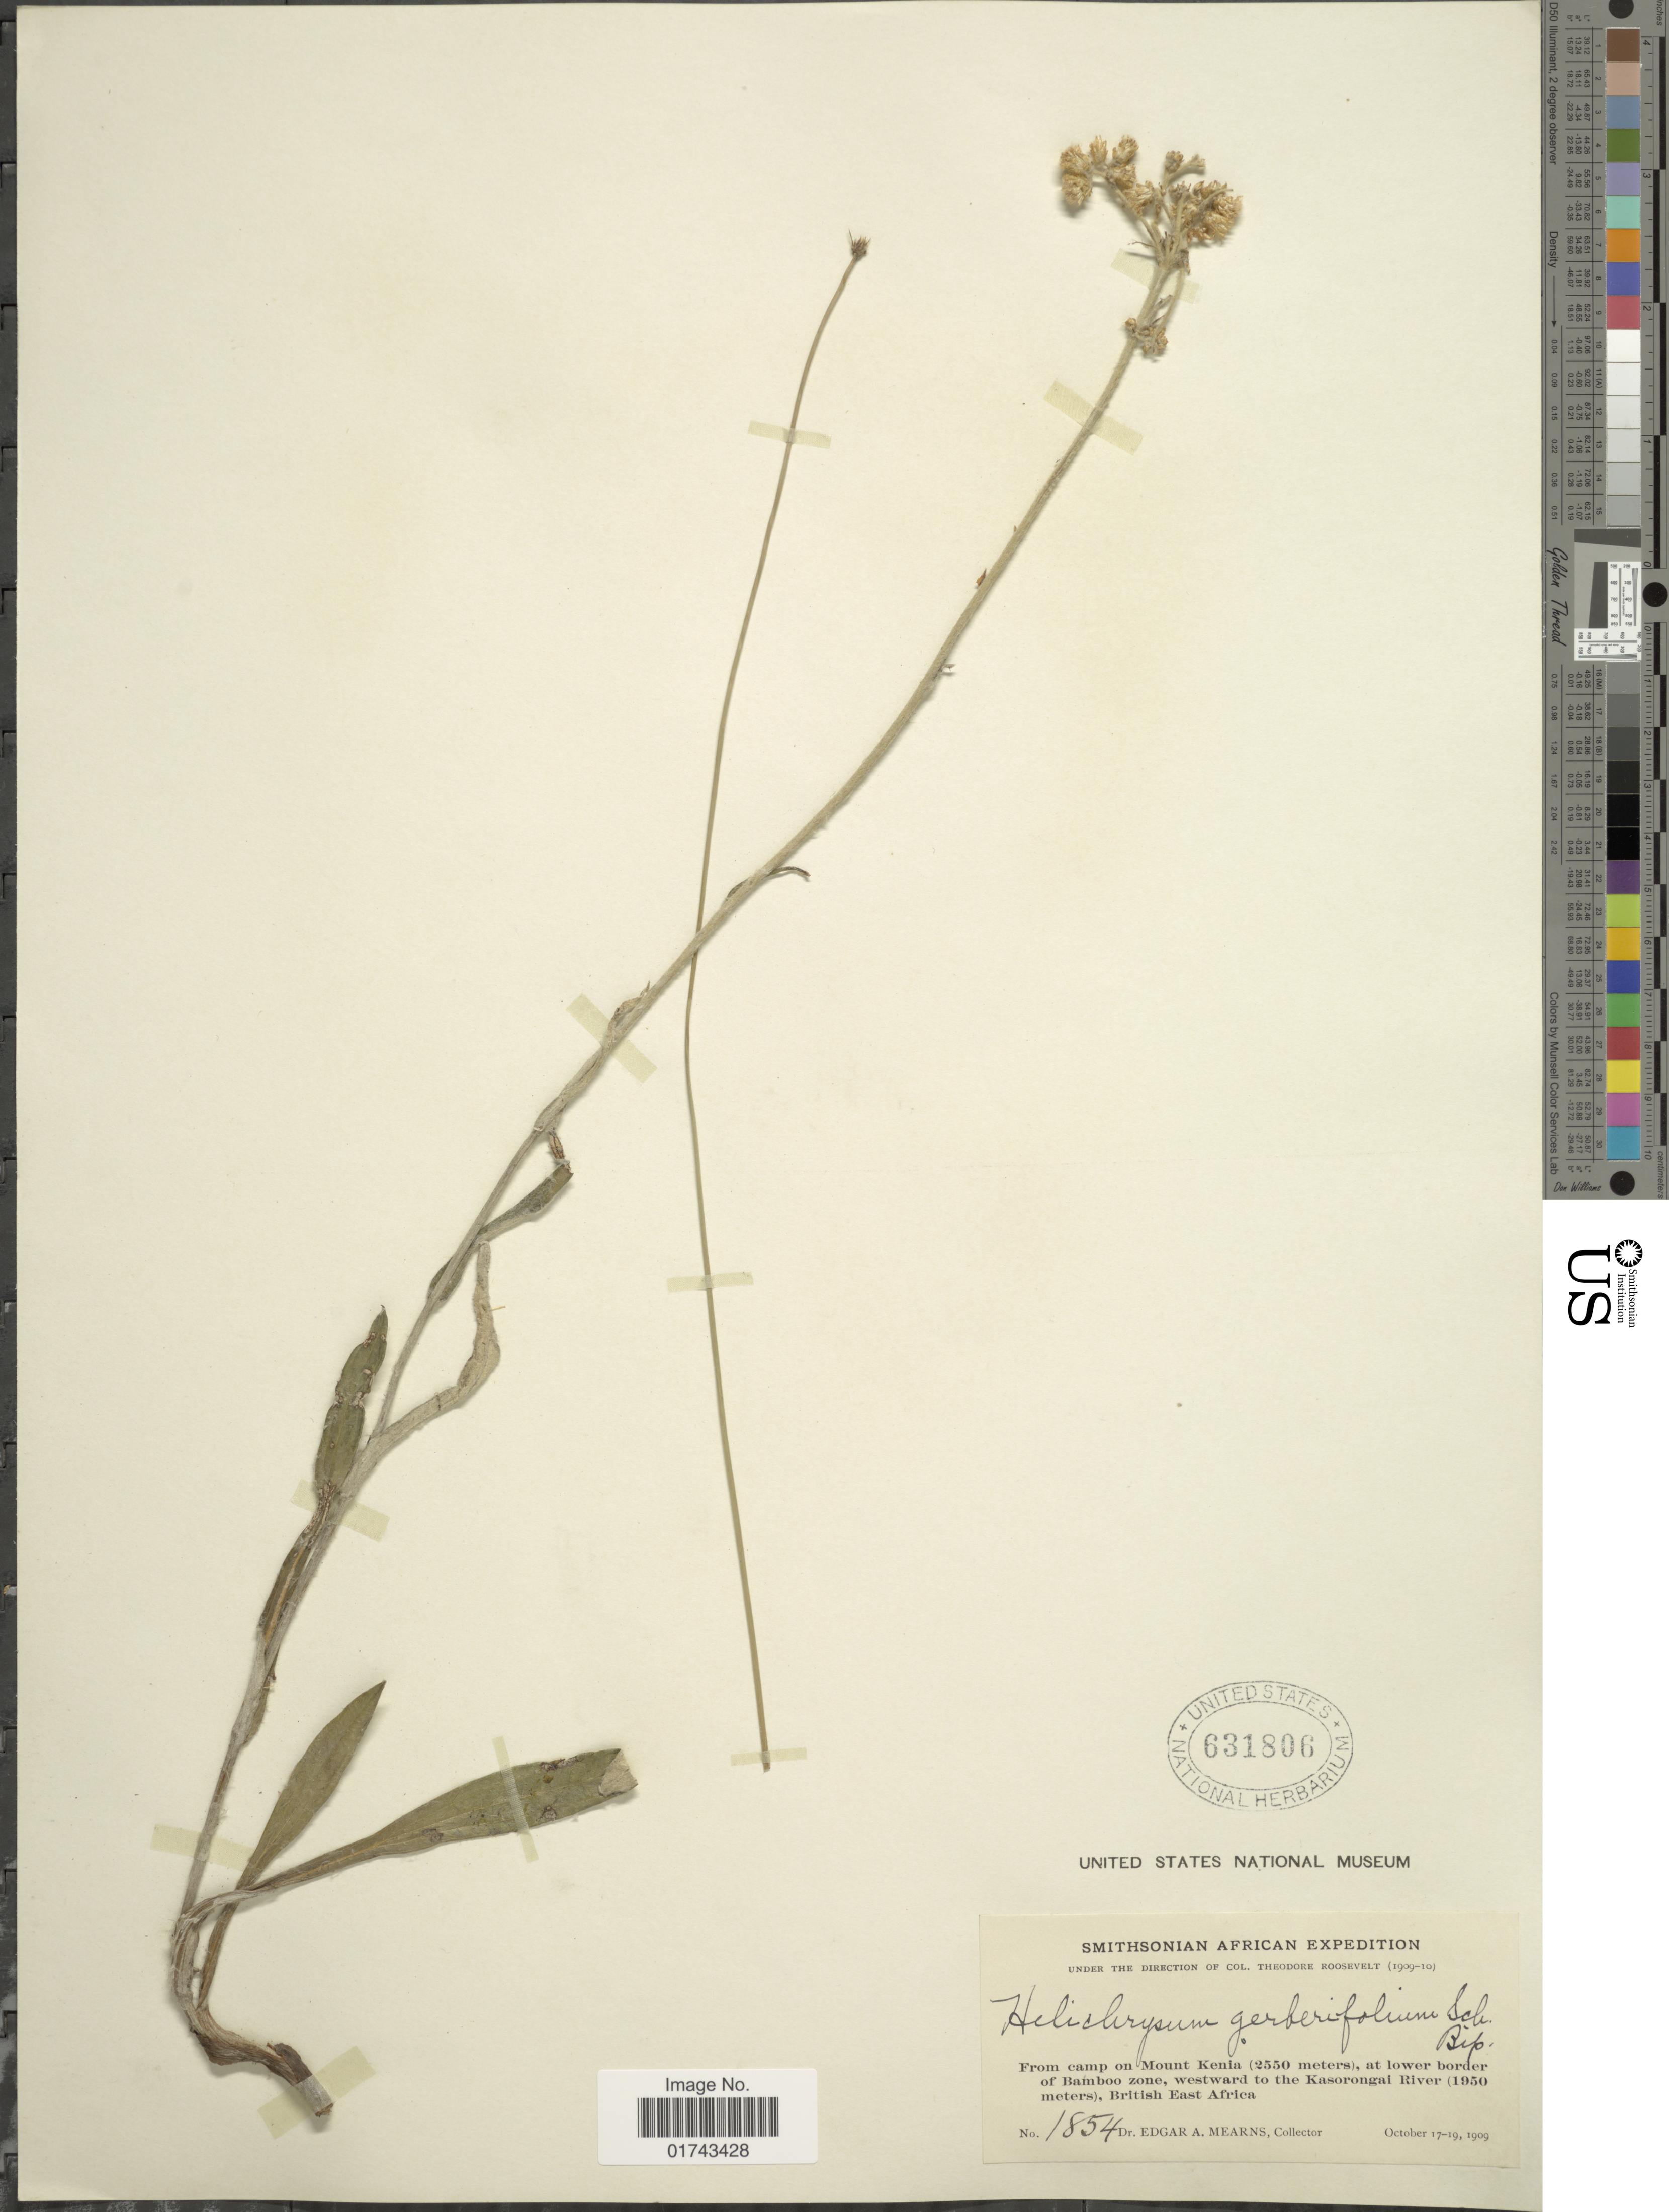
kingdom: Plantae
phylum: Tracheophyta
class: Magnoliopsida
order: Asterales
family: Asteraceae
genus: Helichrysum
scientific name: Helichrysum nudifolium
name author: (L.) Less.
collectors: E. A. Mearns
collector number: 1854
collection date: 1909-10-17/1909-10-19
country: Kenya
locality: From camp on Mount Kenia, at lower border of Bamboo zone, westward to the Kasorongal River, British East Afrika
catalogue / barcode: US 631806